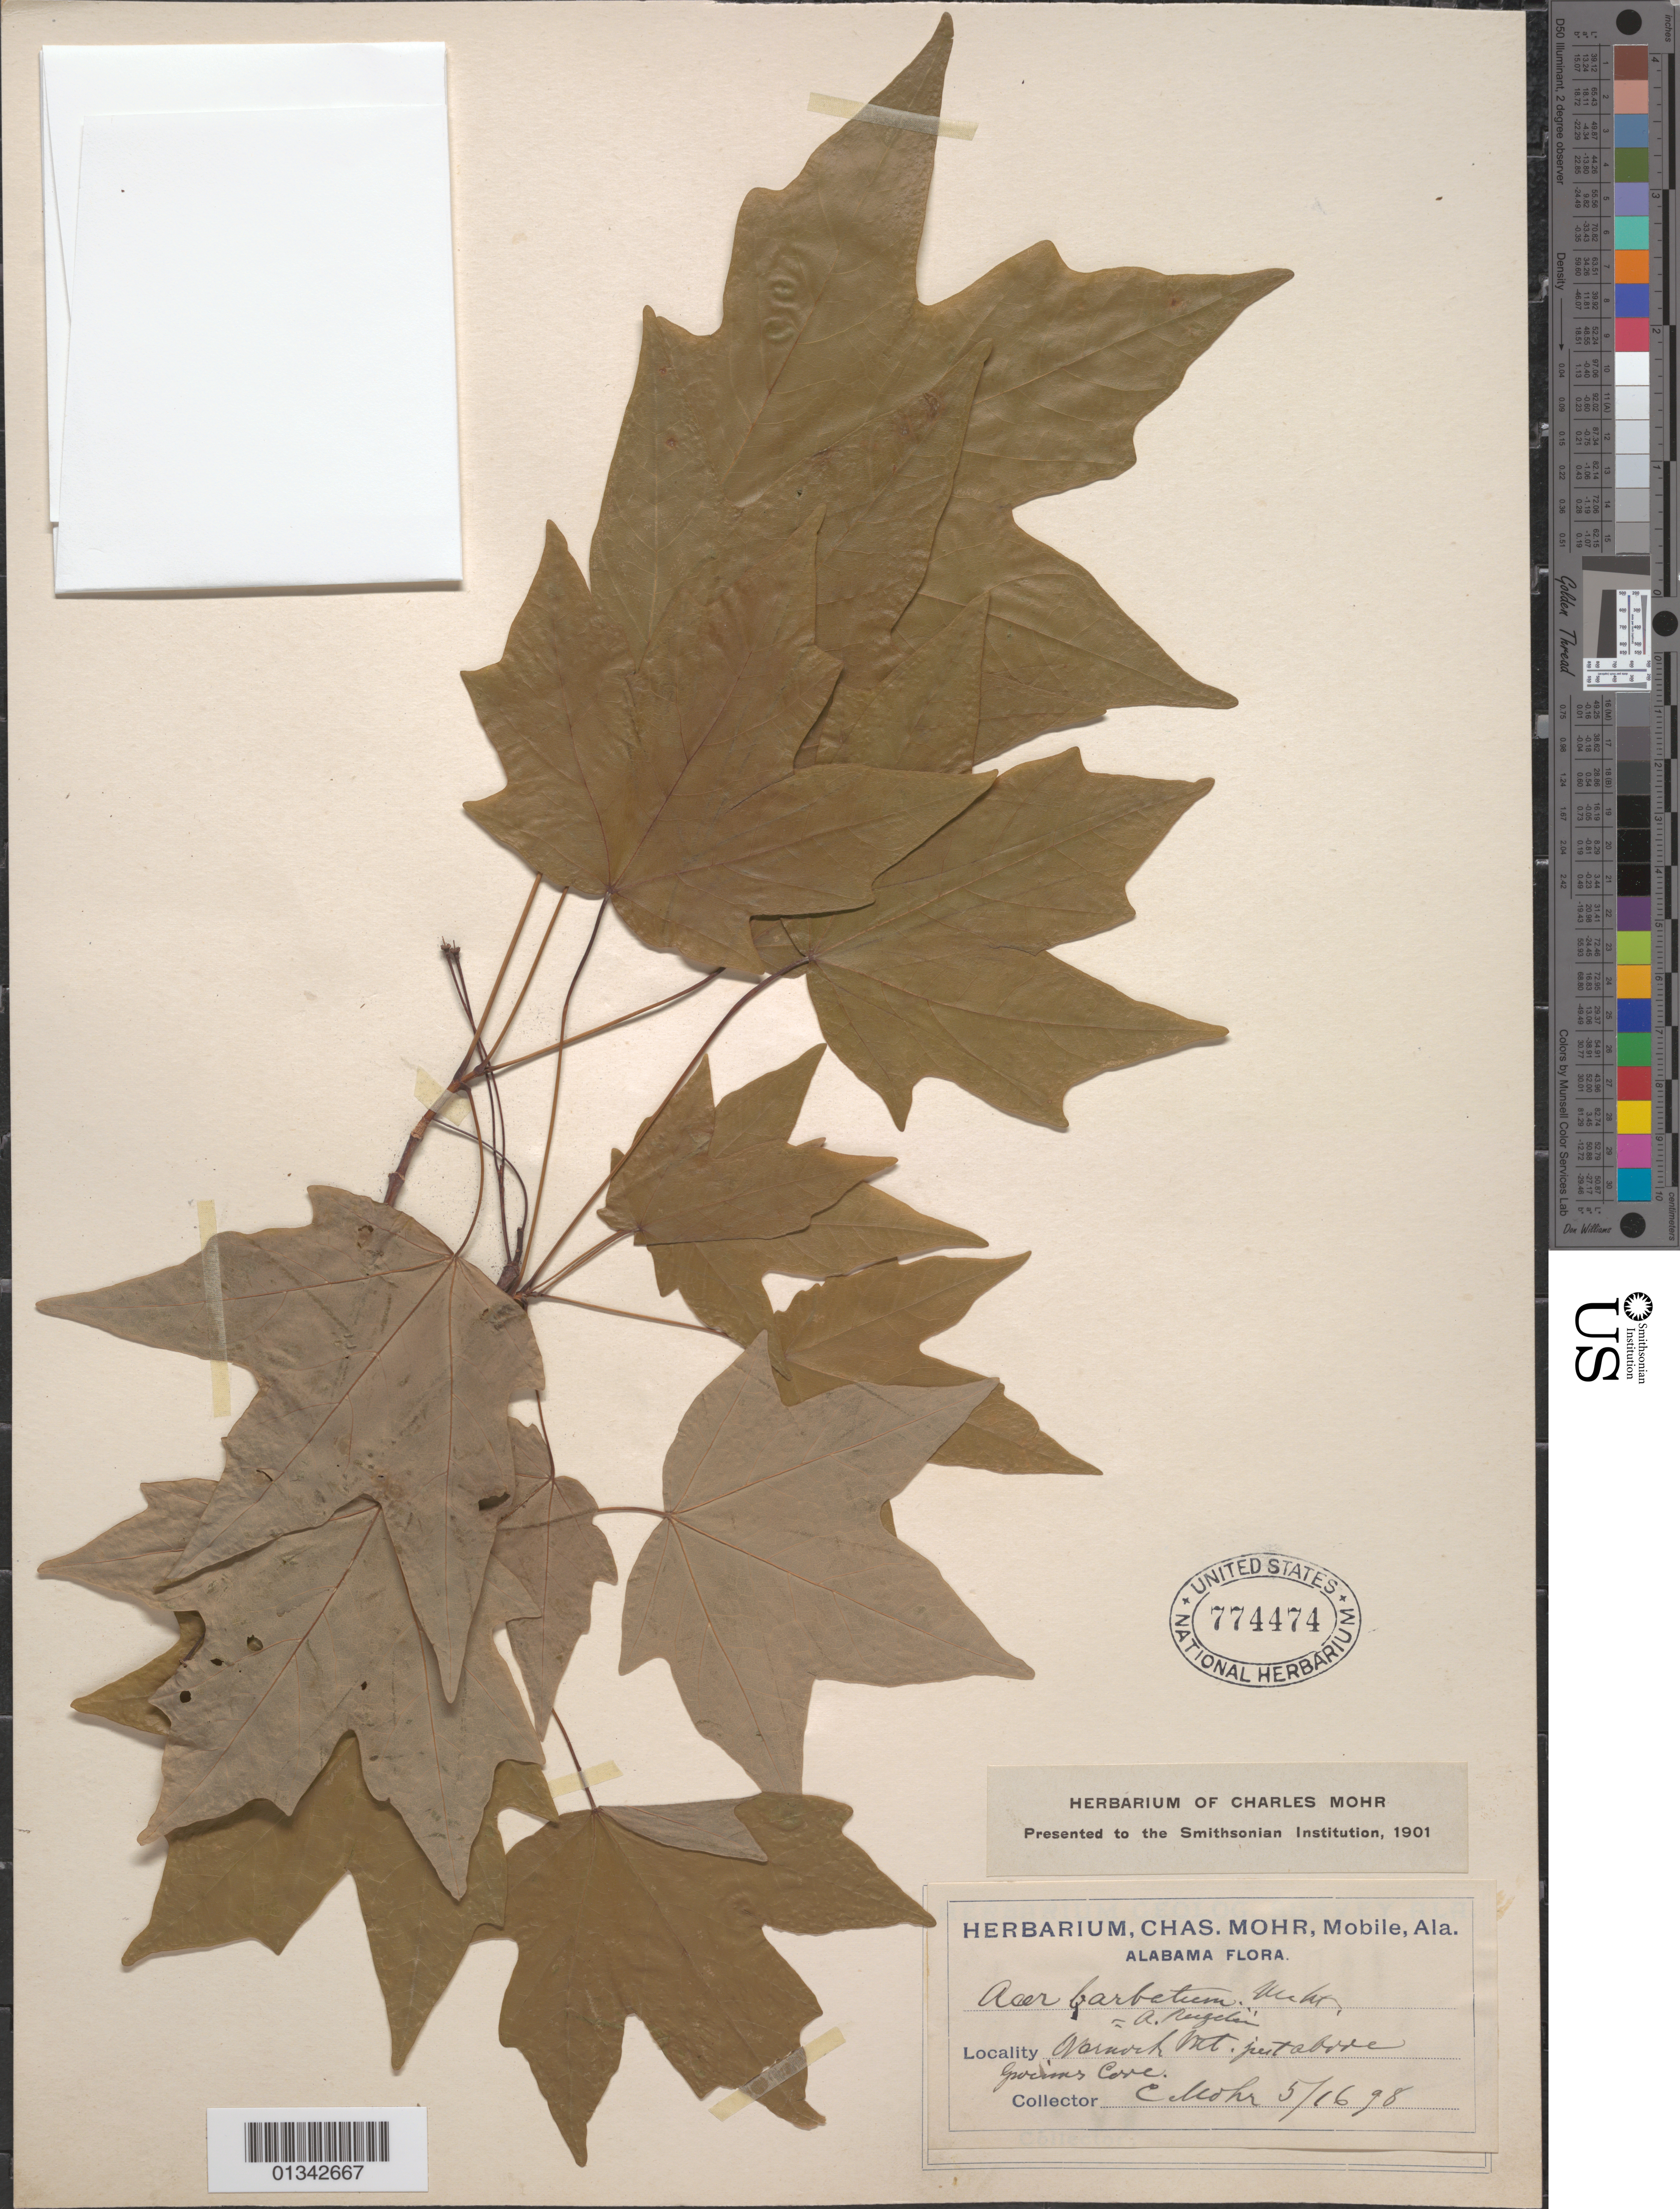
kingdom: Plantae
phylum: Tracheophyta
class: Magnoliopsida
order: Sapindales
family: Sapindaceae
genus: Acer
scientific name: Acer saccharum var. rugelii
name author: (Pax) Rehder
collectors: C. T. Mohr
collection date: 1898-05-15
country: United States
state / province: Alabama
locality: Wernock Mt.[?], just above Grims Cove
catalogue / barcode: US 774474